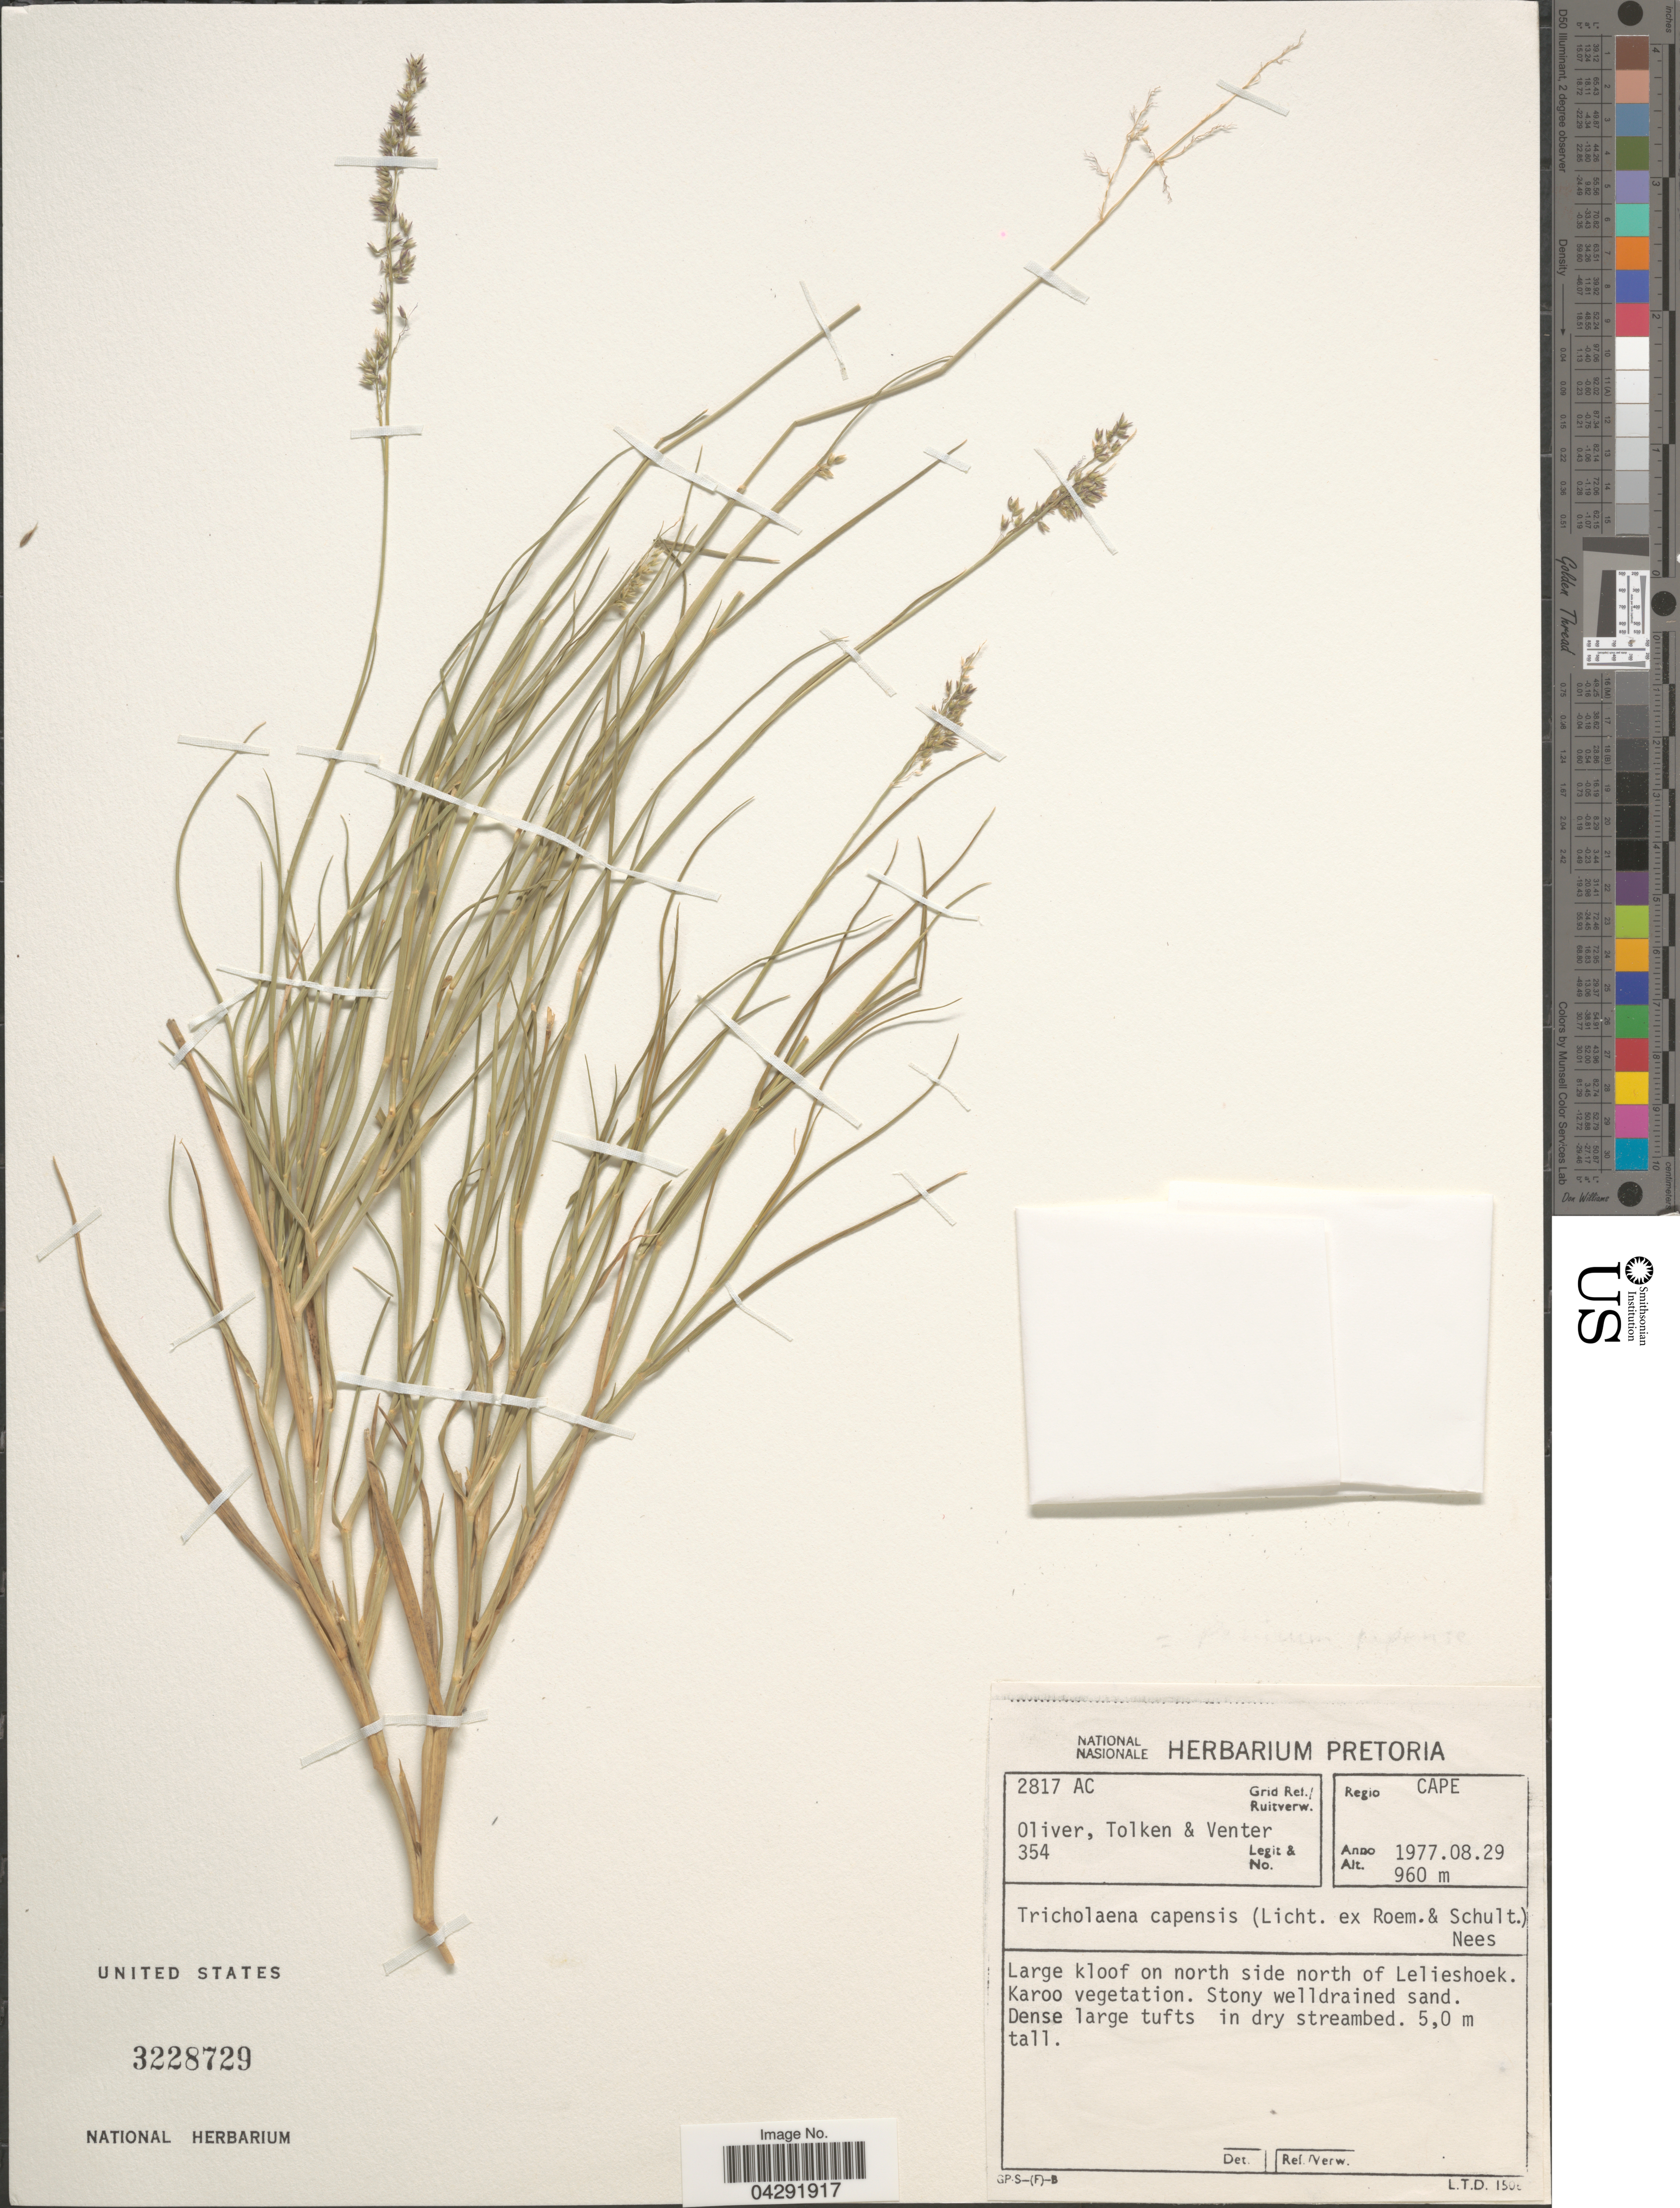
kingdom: Plantae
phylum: Tracheophyta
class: Liliopsida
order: Poales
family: Poaceae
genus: Tricholaena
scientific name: Tricholaena capensis subsp. arenaria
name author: (Nees) Zizka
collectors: Oliver, --, Tolken & -. Venter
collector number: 354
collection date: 1977-08-29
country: South Africa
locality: Grid Ref./ Ruitverw. 2817 AC. Regio Cape. Large kloof on north side north of Lelieshoek.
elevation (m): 960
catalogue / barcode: US 3228729